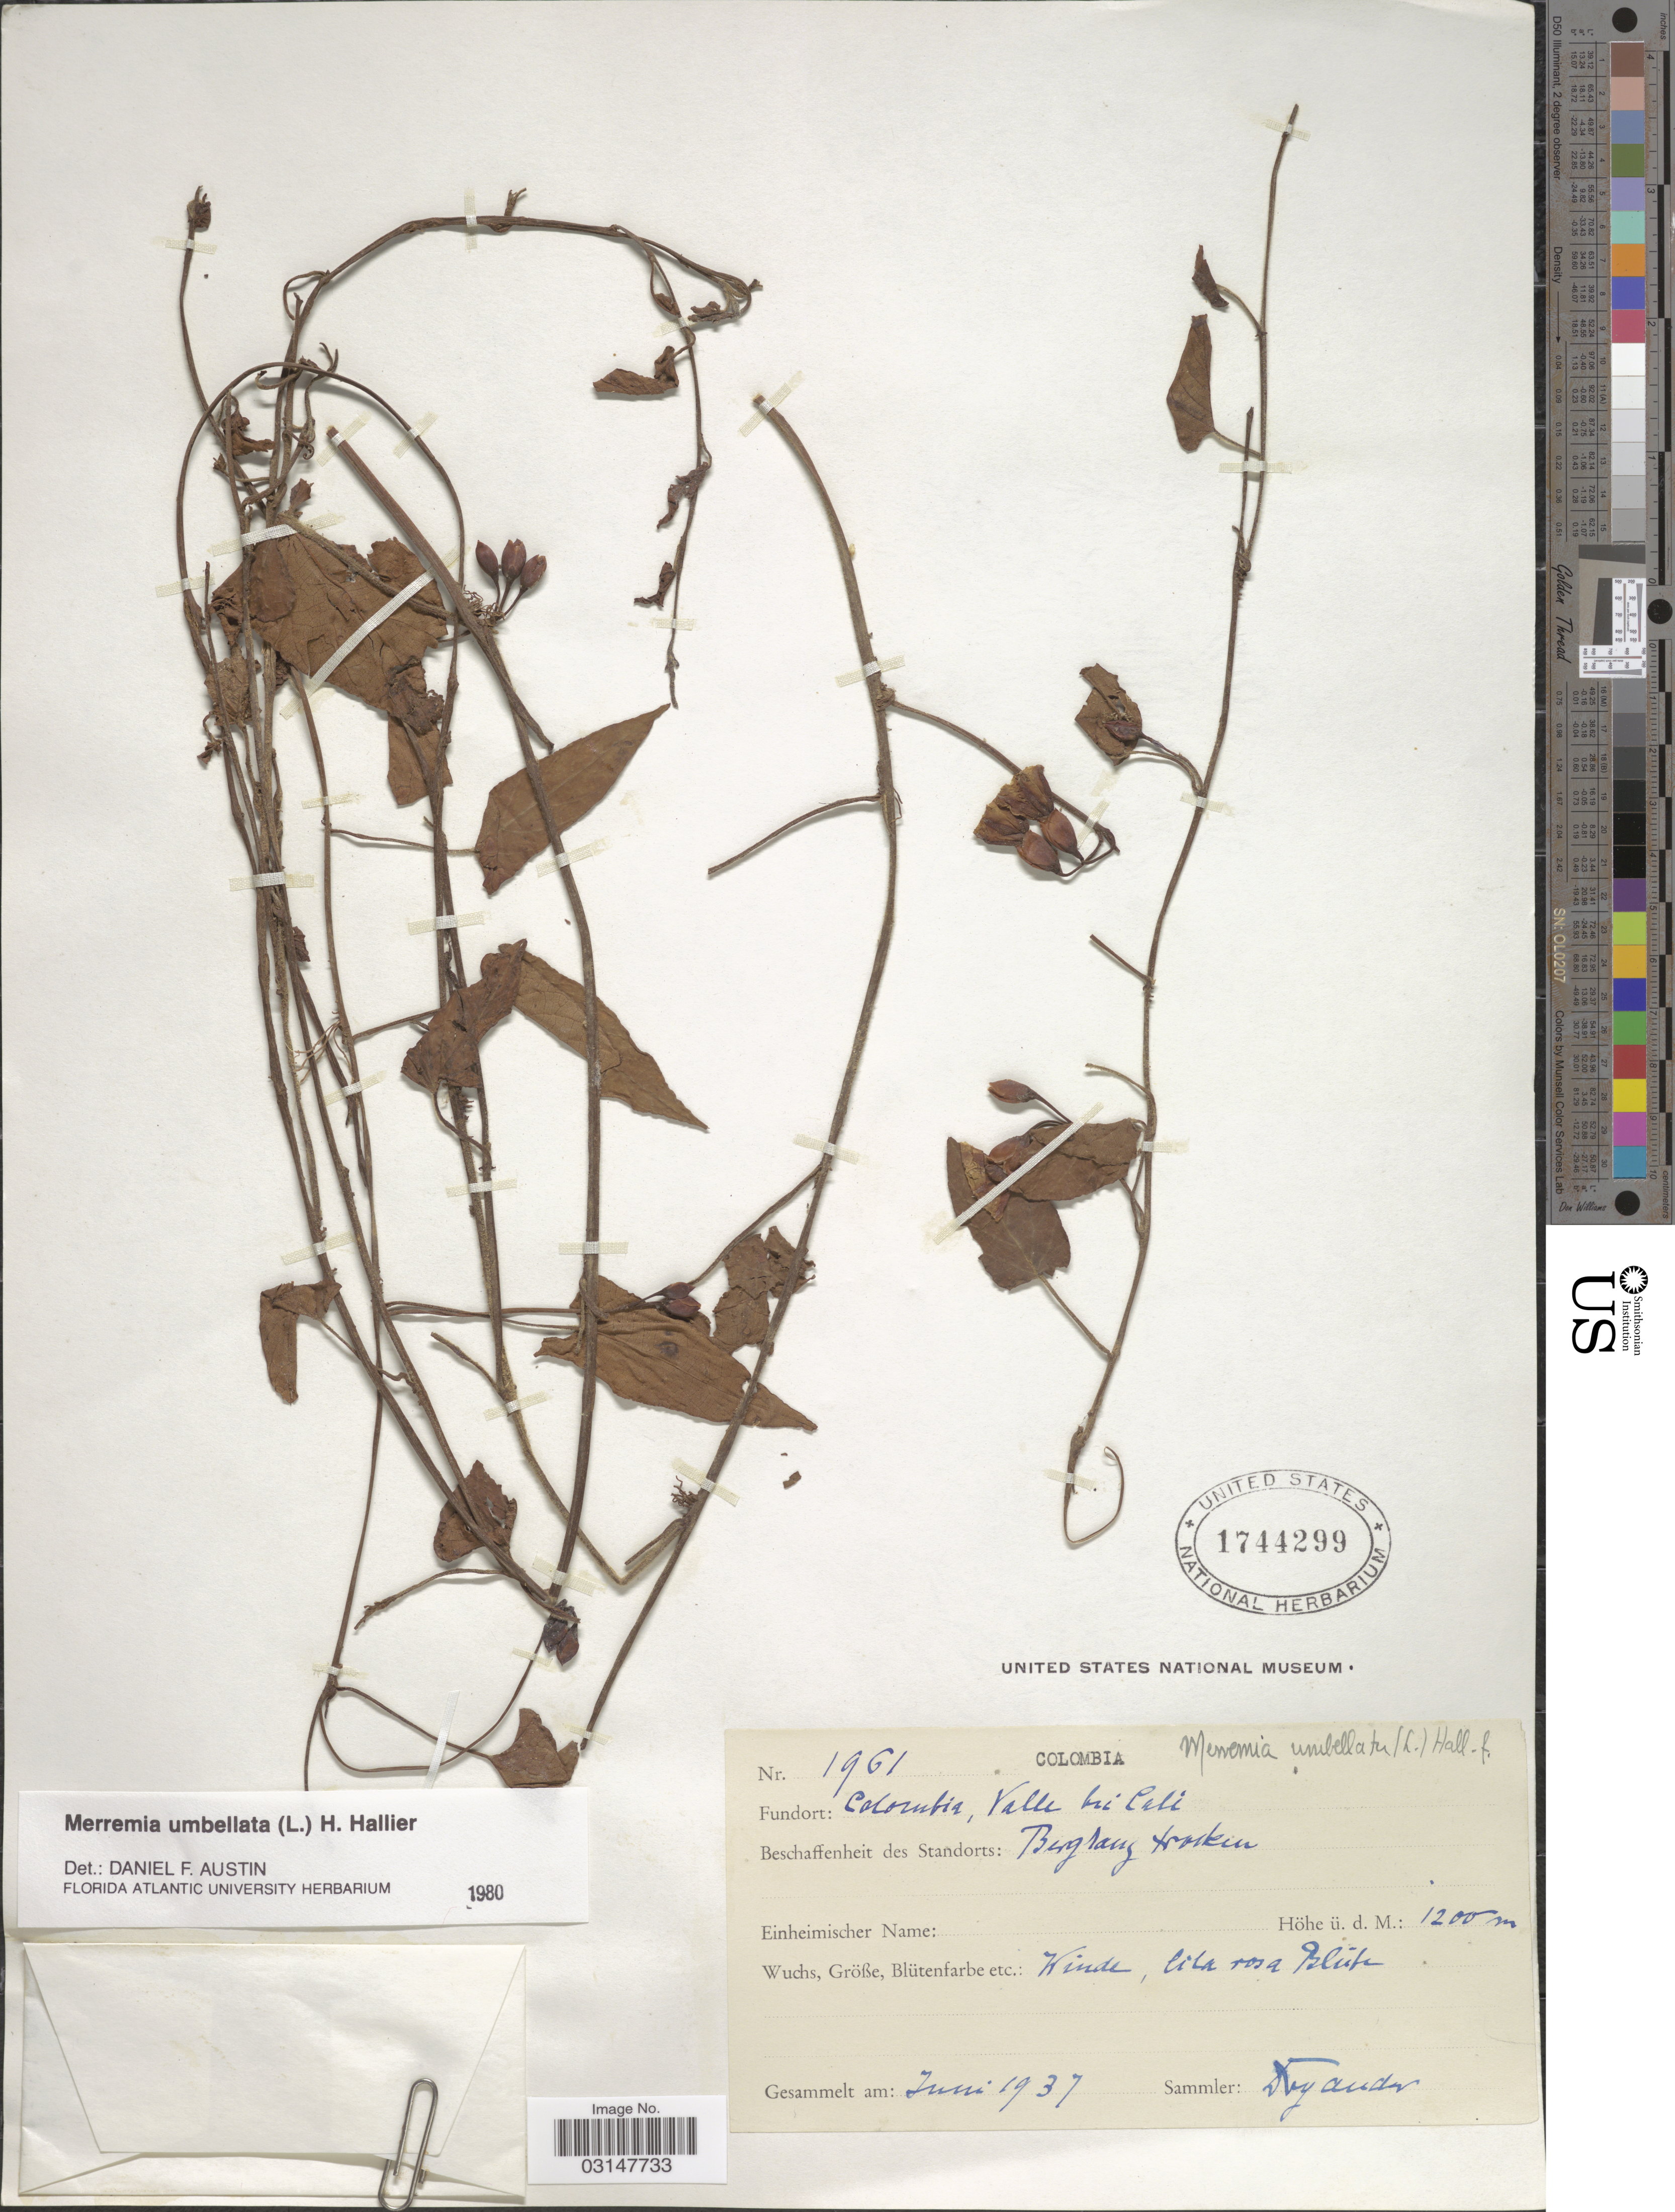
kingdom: Plantae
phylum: Tracheophyta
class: Magnoliopsida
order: Solanales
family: Convolvulaceae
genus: Camonea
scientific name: Camonea umbellata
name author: (L.) A. R. Simões & Staples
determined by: Strong, Mark T., (BOT), Smithsonian Institution - National Museum of Natural History (UNITED STATES)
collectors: -. Dryander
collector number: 1961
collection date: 1937-06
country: Colombia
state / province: Valle del Cauca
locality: Valle bei Cali.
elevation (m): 1200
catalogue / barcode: US 1744299